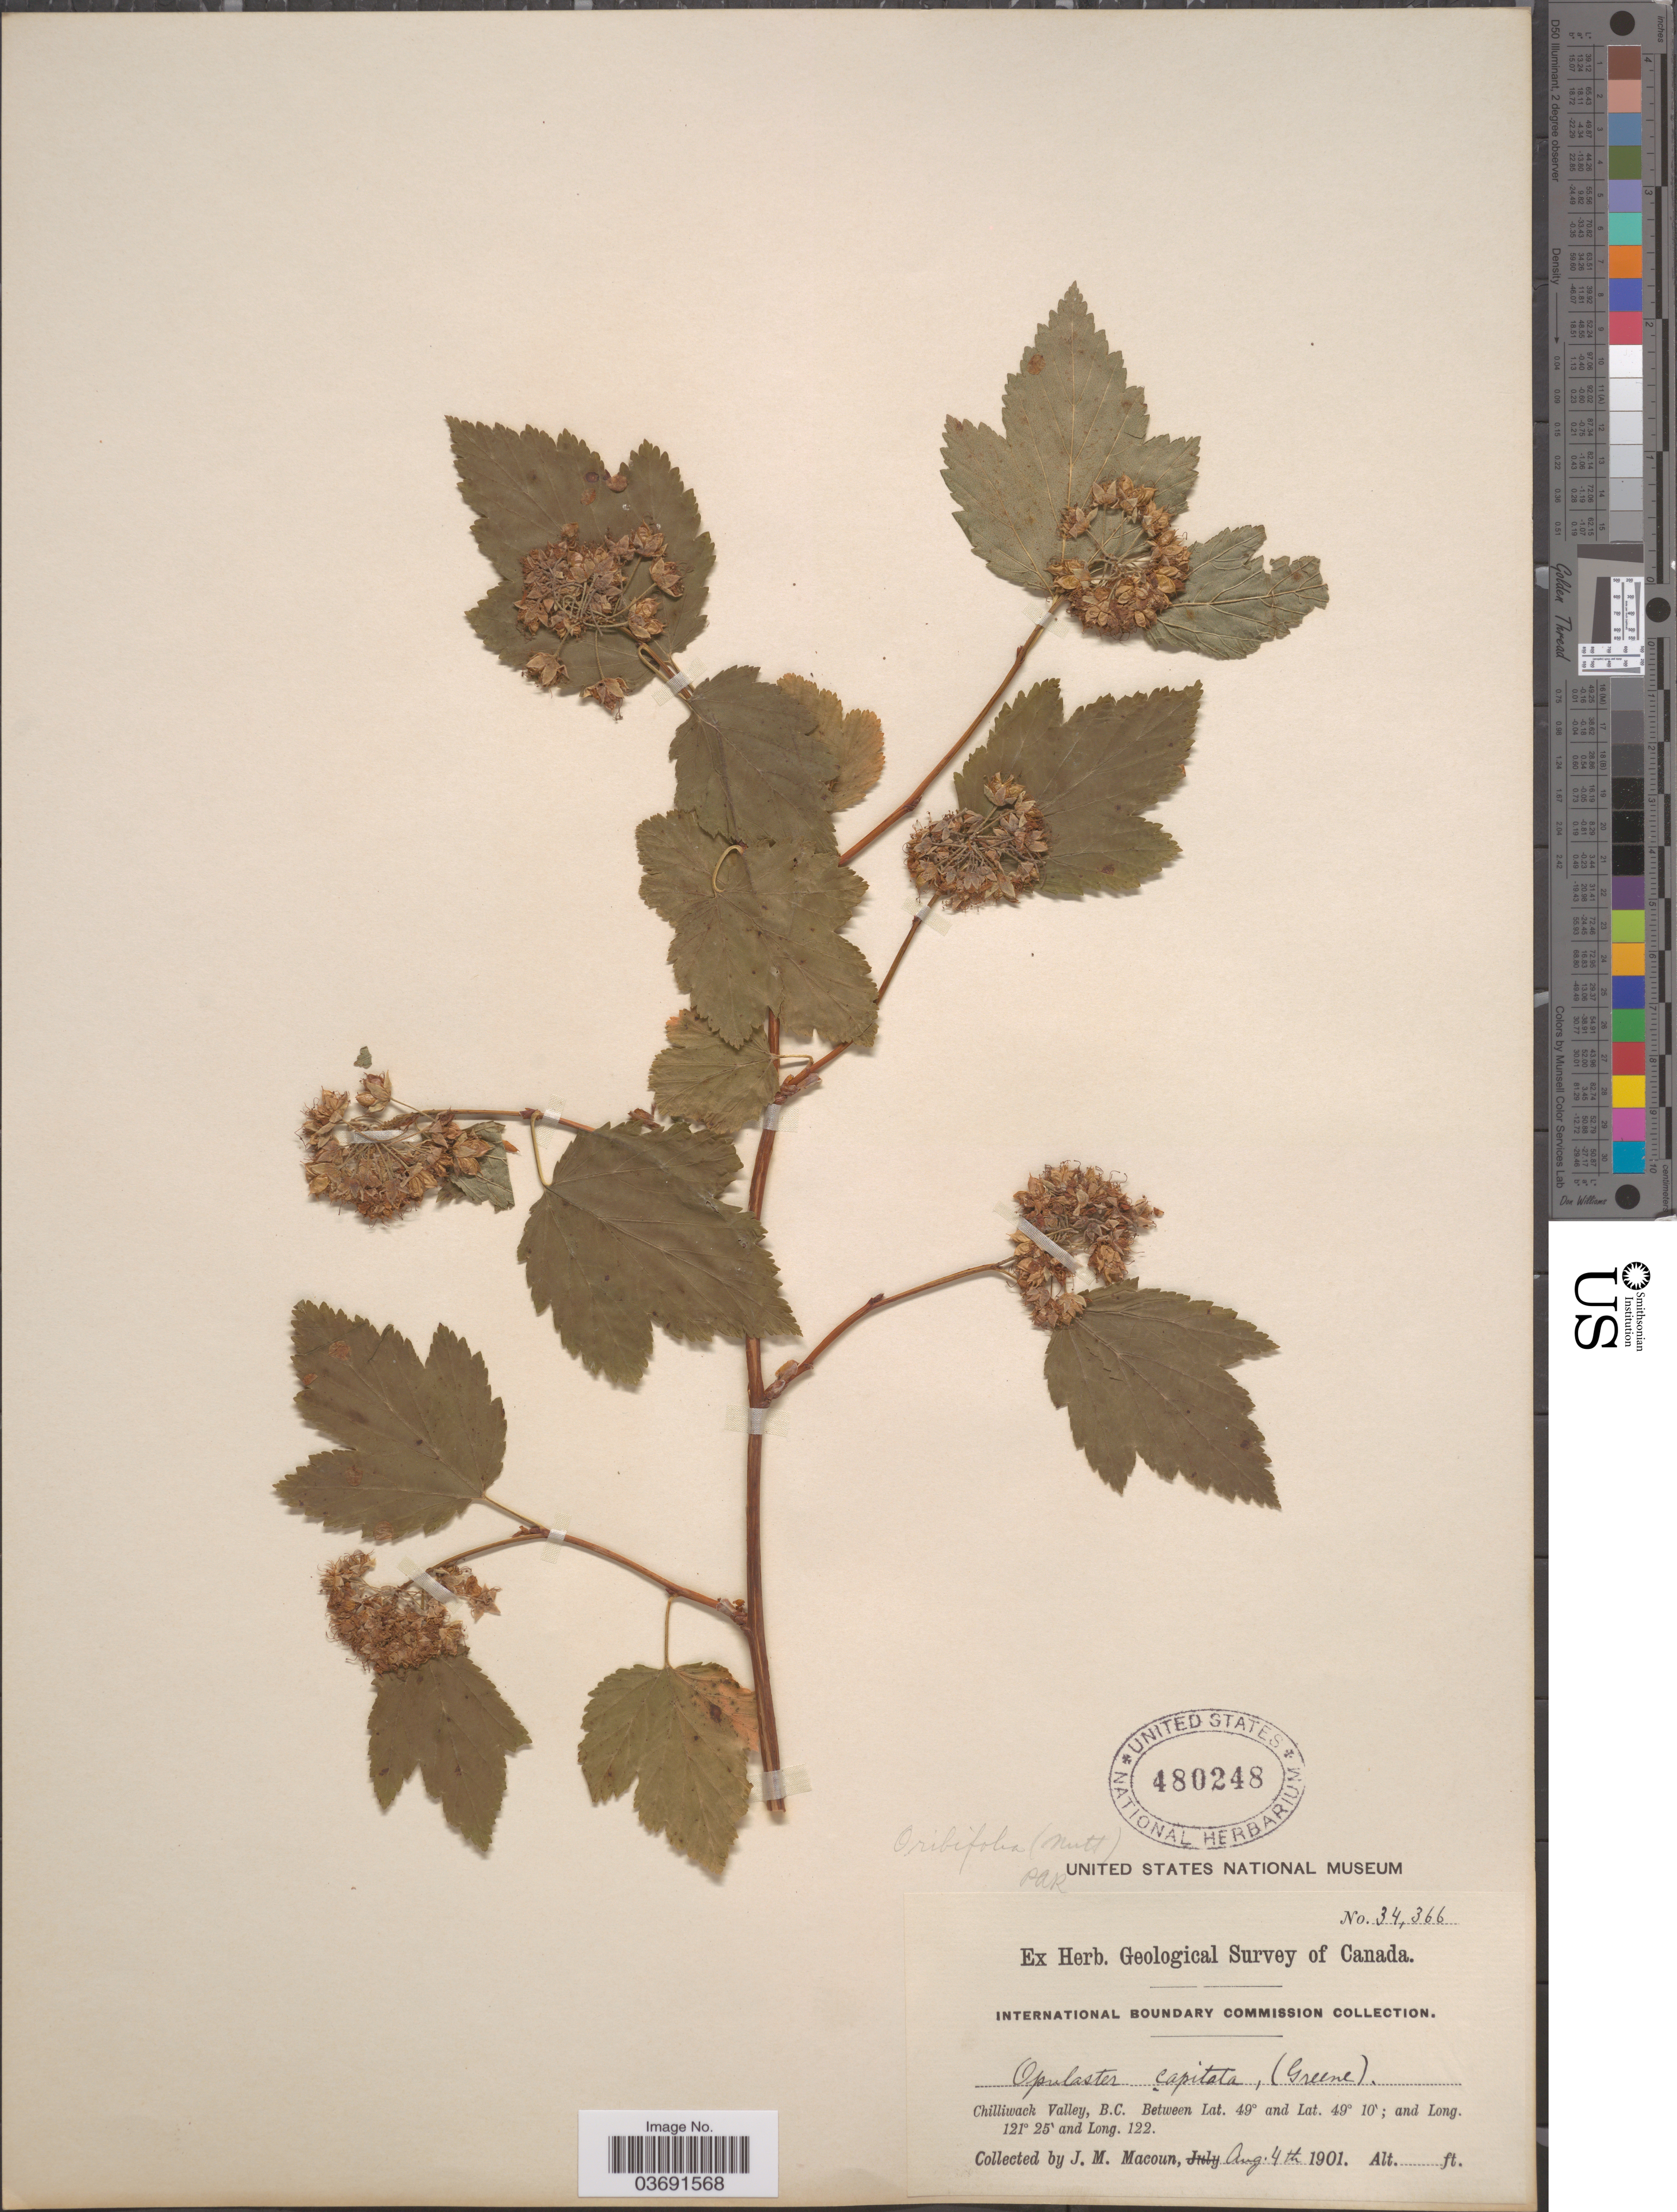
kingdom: Plantae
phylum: Tracheophyta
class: Magnoliopsida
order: Rosales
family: Rosaceae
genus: Physocarpus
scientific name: Physocarpus capitatus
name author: (Pursh) Kuntze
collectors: J. M. Macoun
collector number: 34366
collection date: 1901-08-04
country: Canada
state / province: British Columbia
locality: Chilliwack Valley.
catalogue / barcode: US 480248